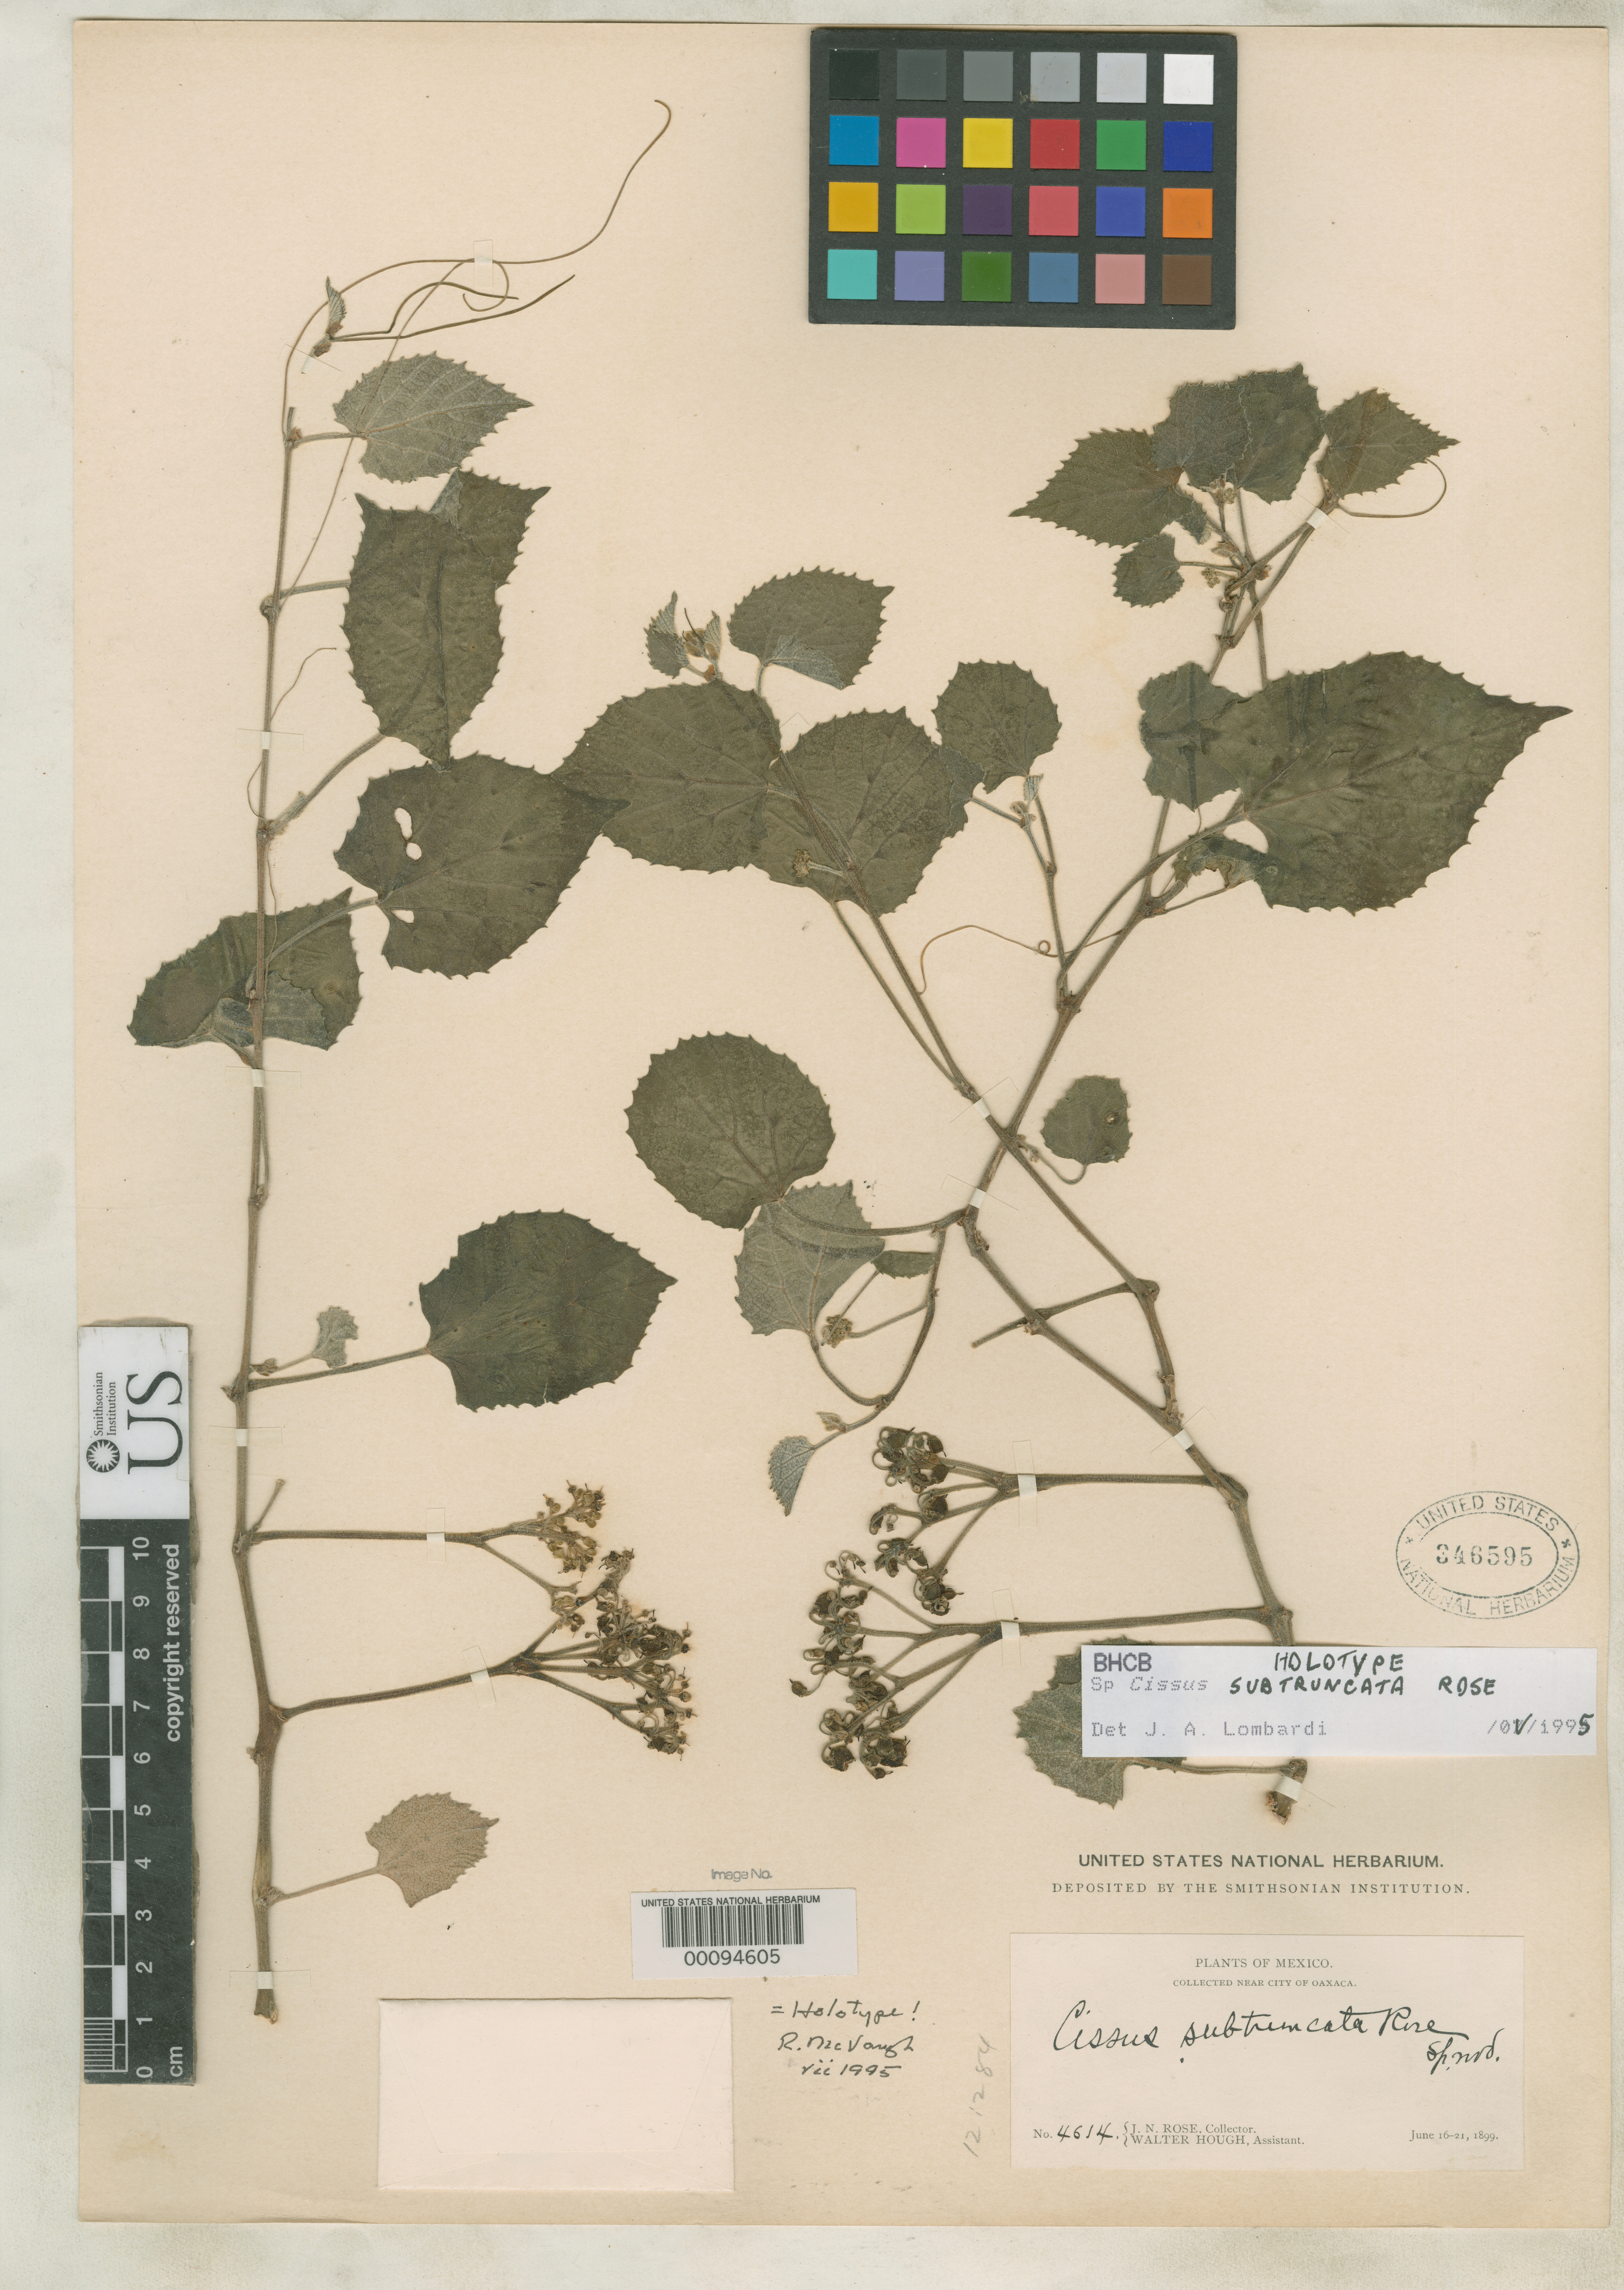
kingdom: Plantae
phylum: Tracheophyta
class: Magnoliopsida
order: Vitales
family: Vitaceae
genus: Cissus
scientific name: Cissus subtruncata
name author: Rose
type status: Holotype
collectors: J. N. Rose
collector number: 4614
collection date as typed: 16 Jun 1899 to 21 Jun 1899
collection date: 1899-06-16/1899-06-21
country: Mexico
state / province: Oaxaca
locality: Near city of Oaxaca.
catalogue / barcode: US 346595